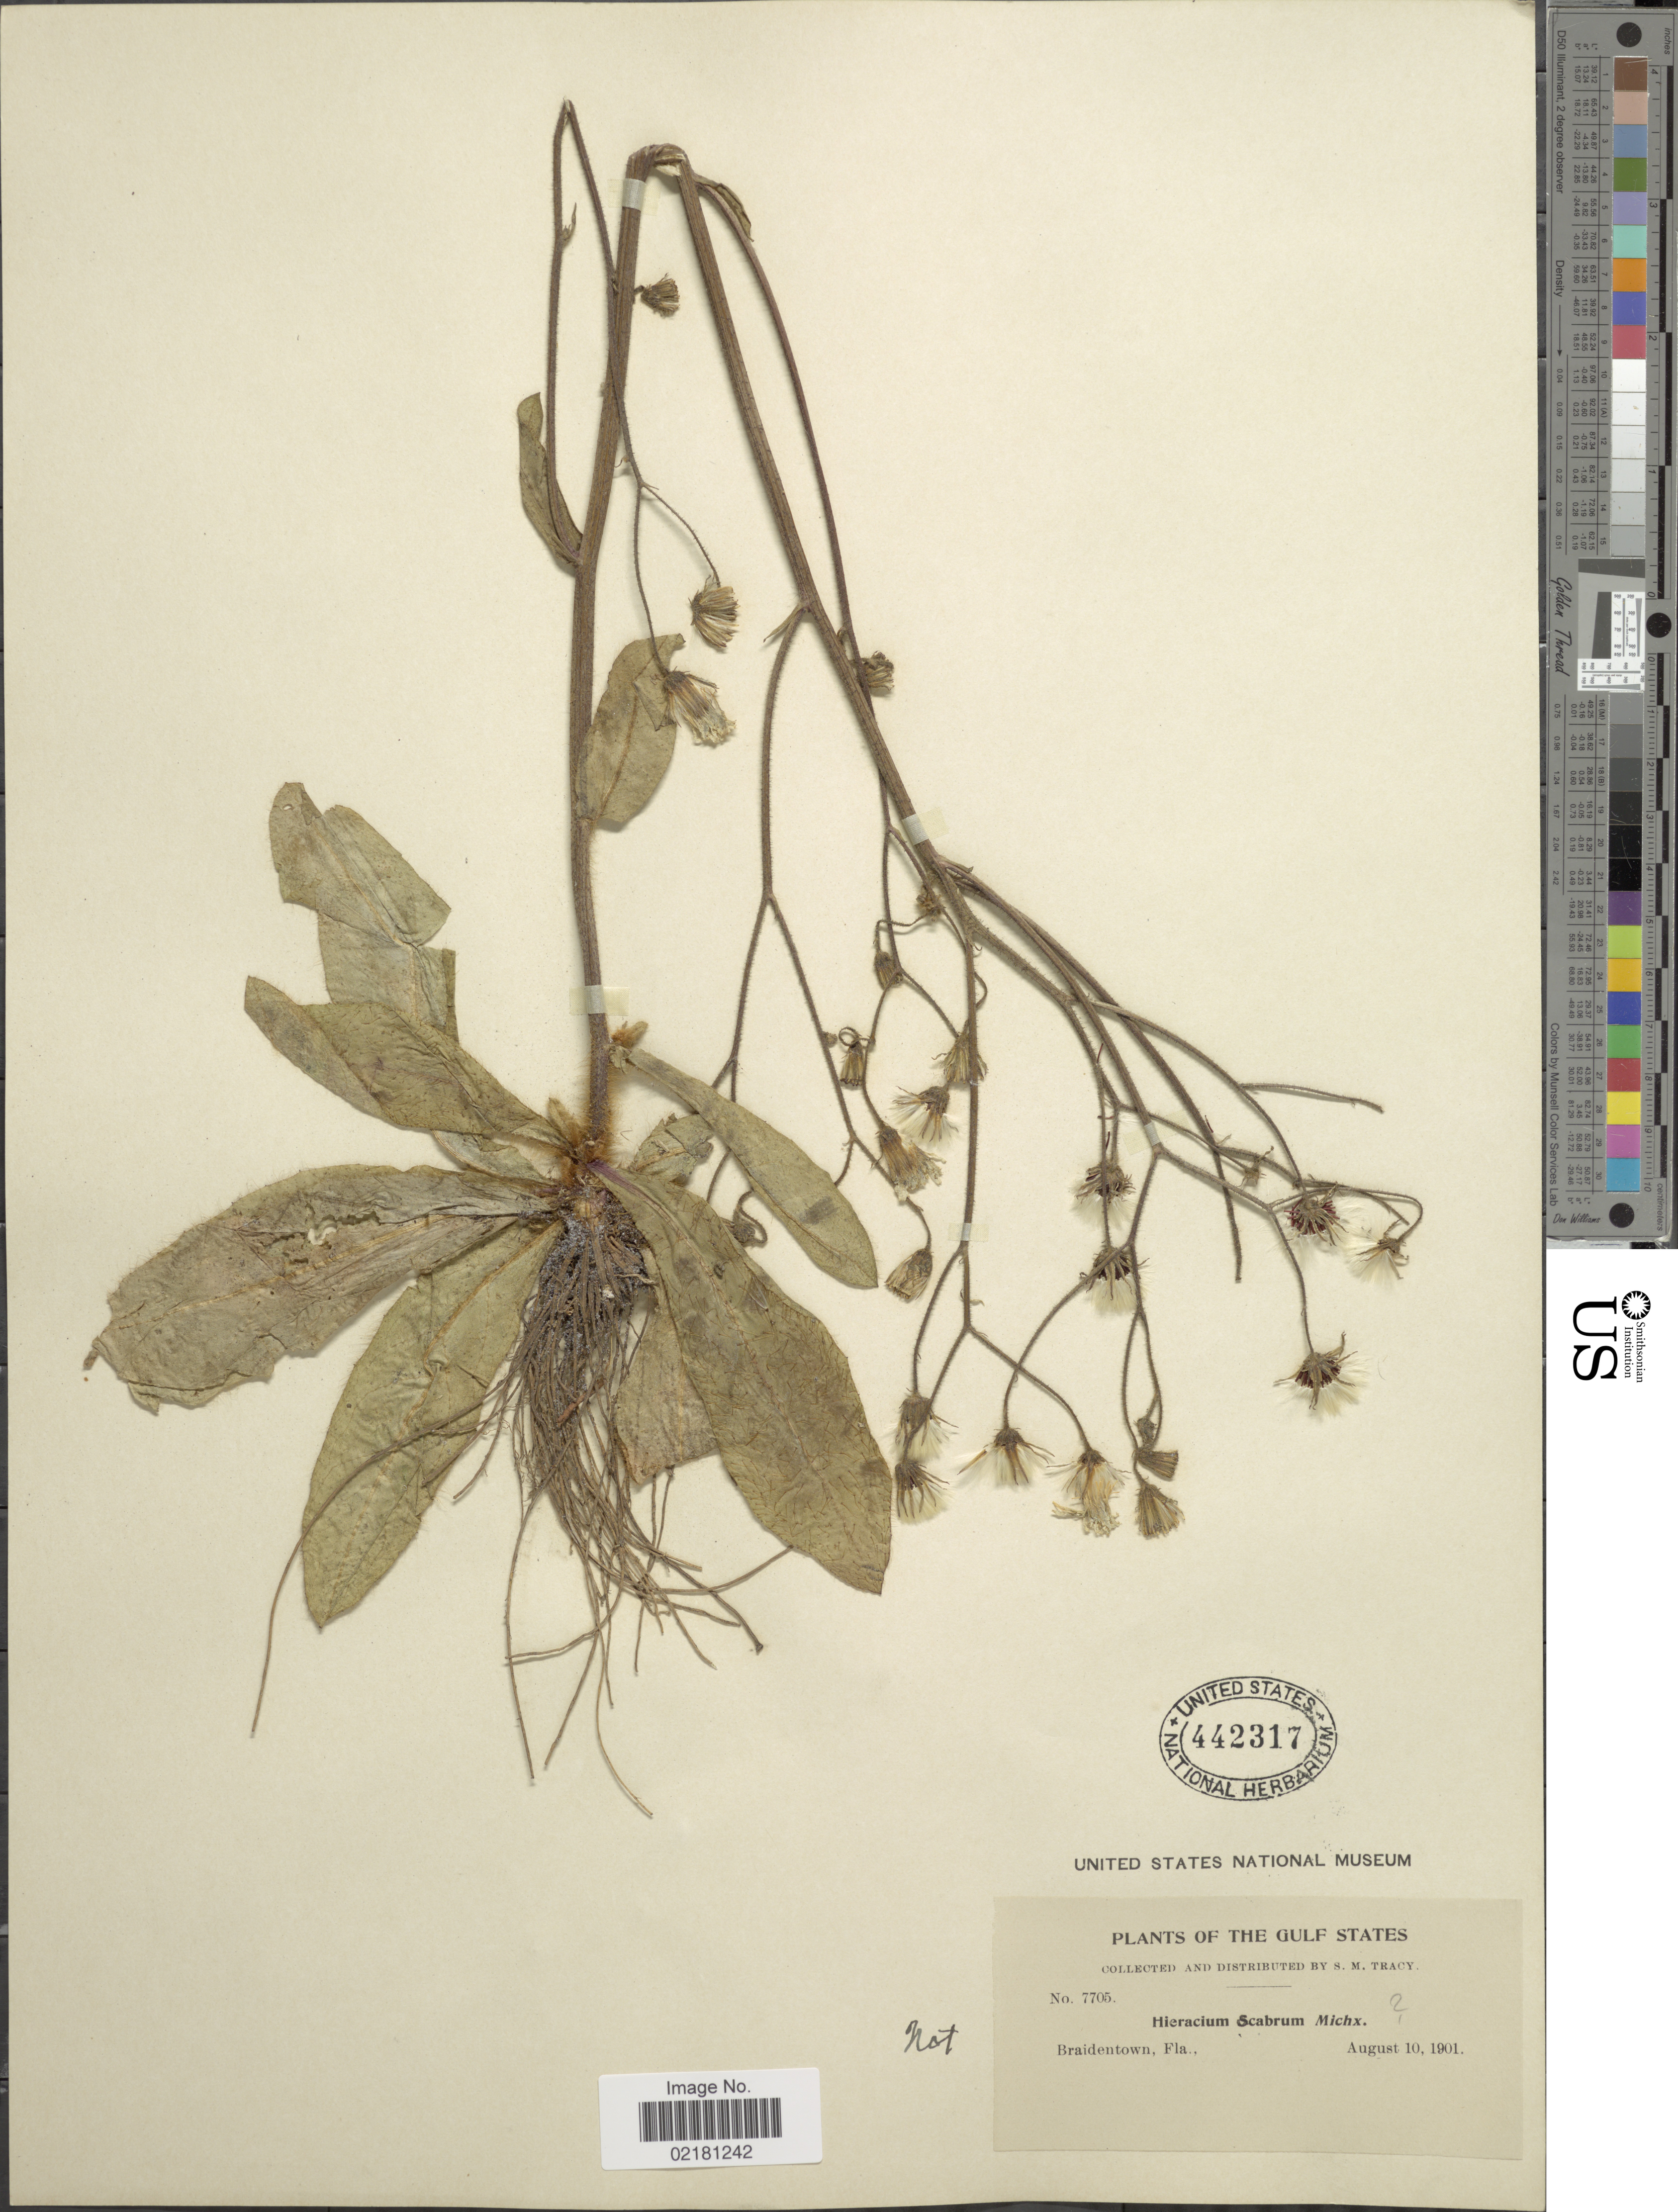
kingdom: Plantae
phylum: Tracheophyta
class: Magnoliopsida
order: Asterales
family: Asteraceae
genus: Hieracium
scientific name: Hieracium megacephalon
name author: Nash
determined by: Strong, Mark T., (BOT), Smithsonian Institution - National Museum of Natural History (UNITED STATES)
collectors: S. M. Tracy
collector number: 7705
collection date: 1901-08-10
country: United States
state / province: Florida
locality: The Gulf States, Braidentown.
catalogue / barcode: US 442317